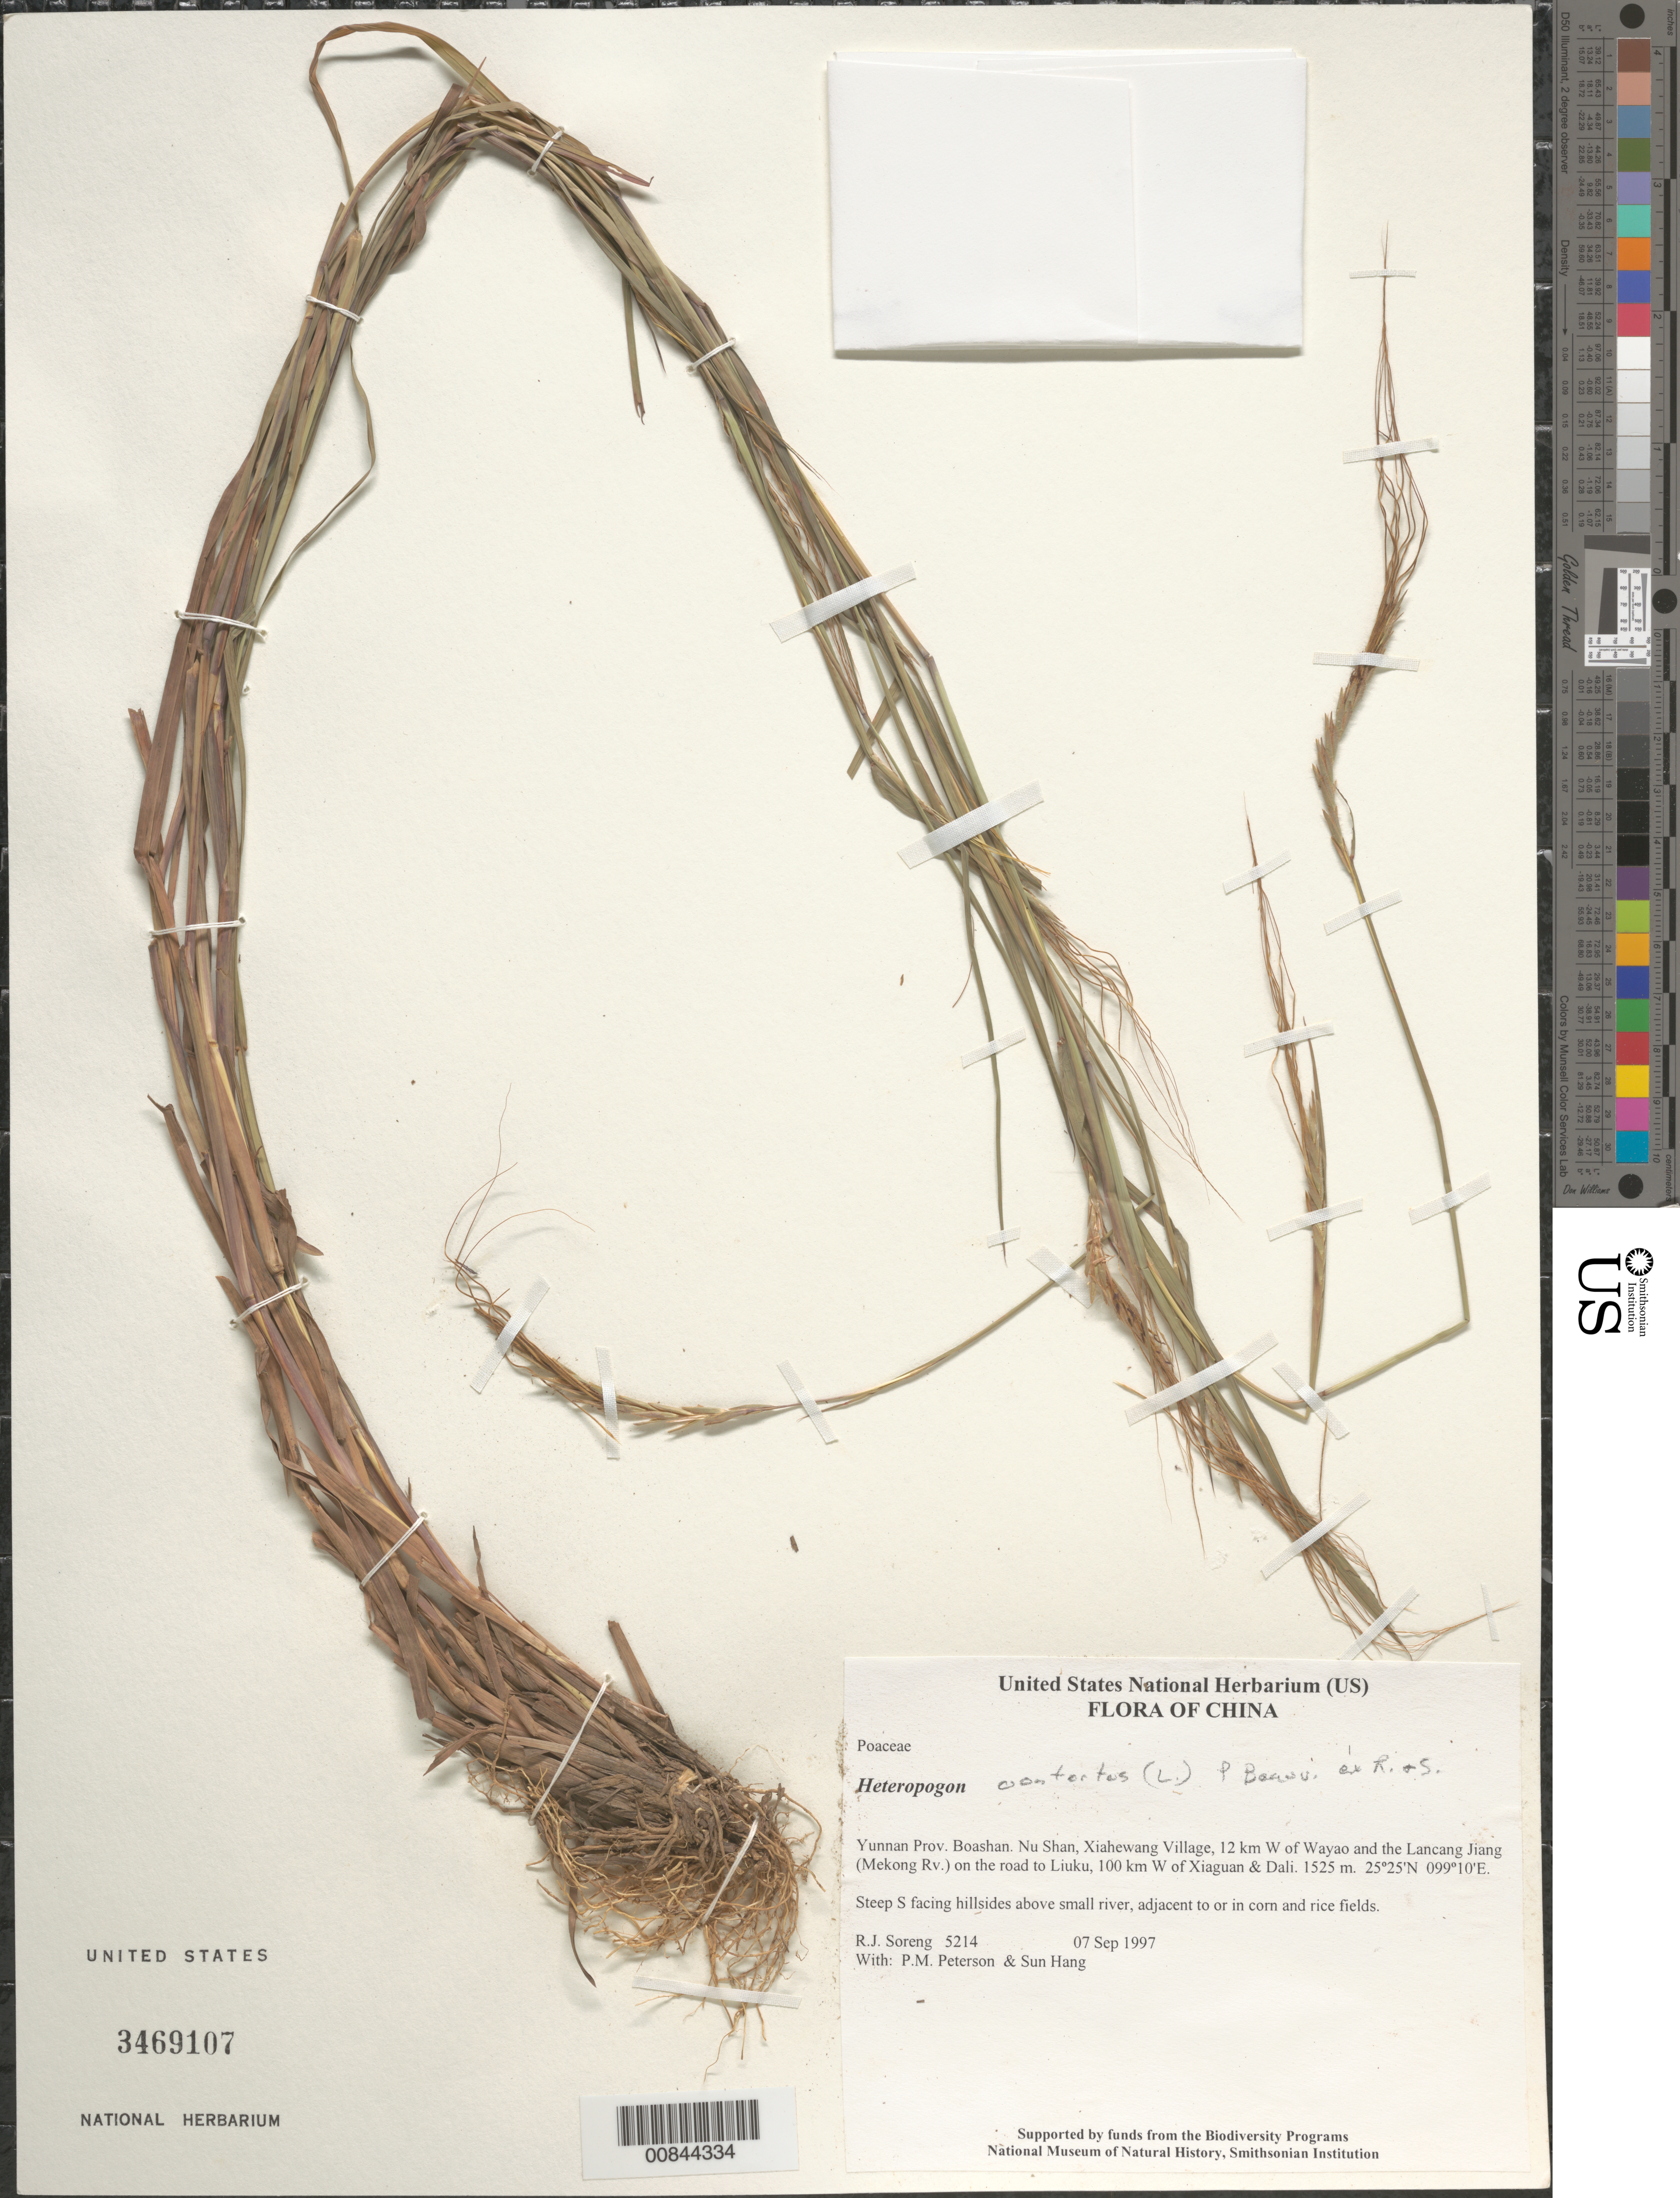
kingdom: Plantae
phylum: Tracheophyta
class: Liliopsida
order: Poales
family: Poaceae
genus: Heteropogon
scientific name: Heteropogon contortus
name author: (L.) P. Beauv. ex Roem. & Schult.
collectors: R. J. Soreng, P. M. Peterson & Sun Hang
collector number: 5214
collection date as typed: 07 Sep 1997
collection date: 1997-09-07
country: China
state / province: Yunnan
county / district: Boashan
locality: Nu Shan, Xiahewang Village, 12 km W of Wayao and the Lancang Jiang (Mekong Rv.) on the road to Liuku, 100 km W of Xiaguan & Dali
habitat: Steep S facing hillsides above small river, adjacent to or in corn and rice fields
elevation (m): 1525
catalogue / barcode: US 3469107